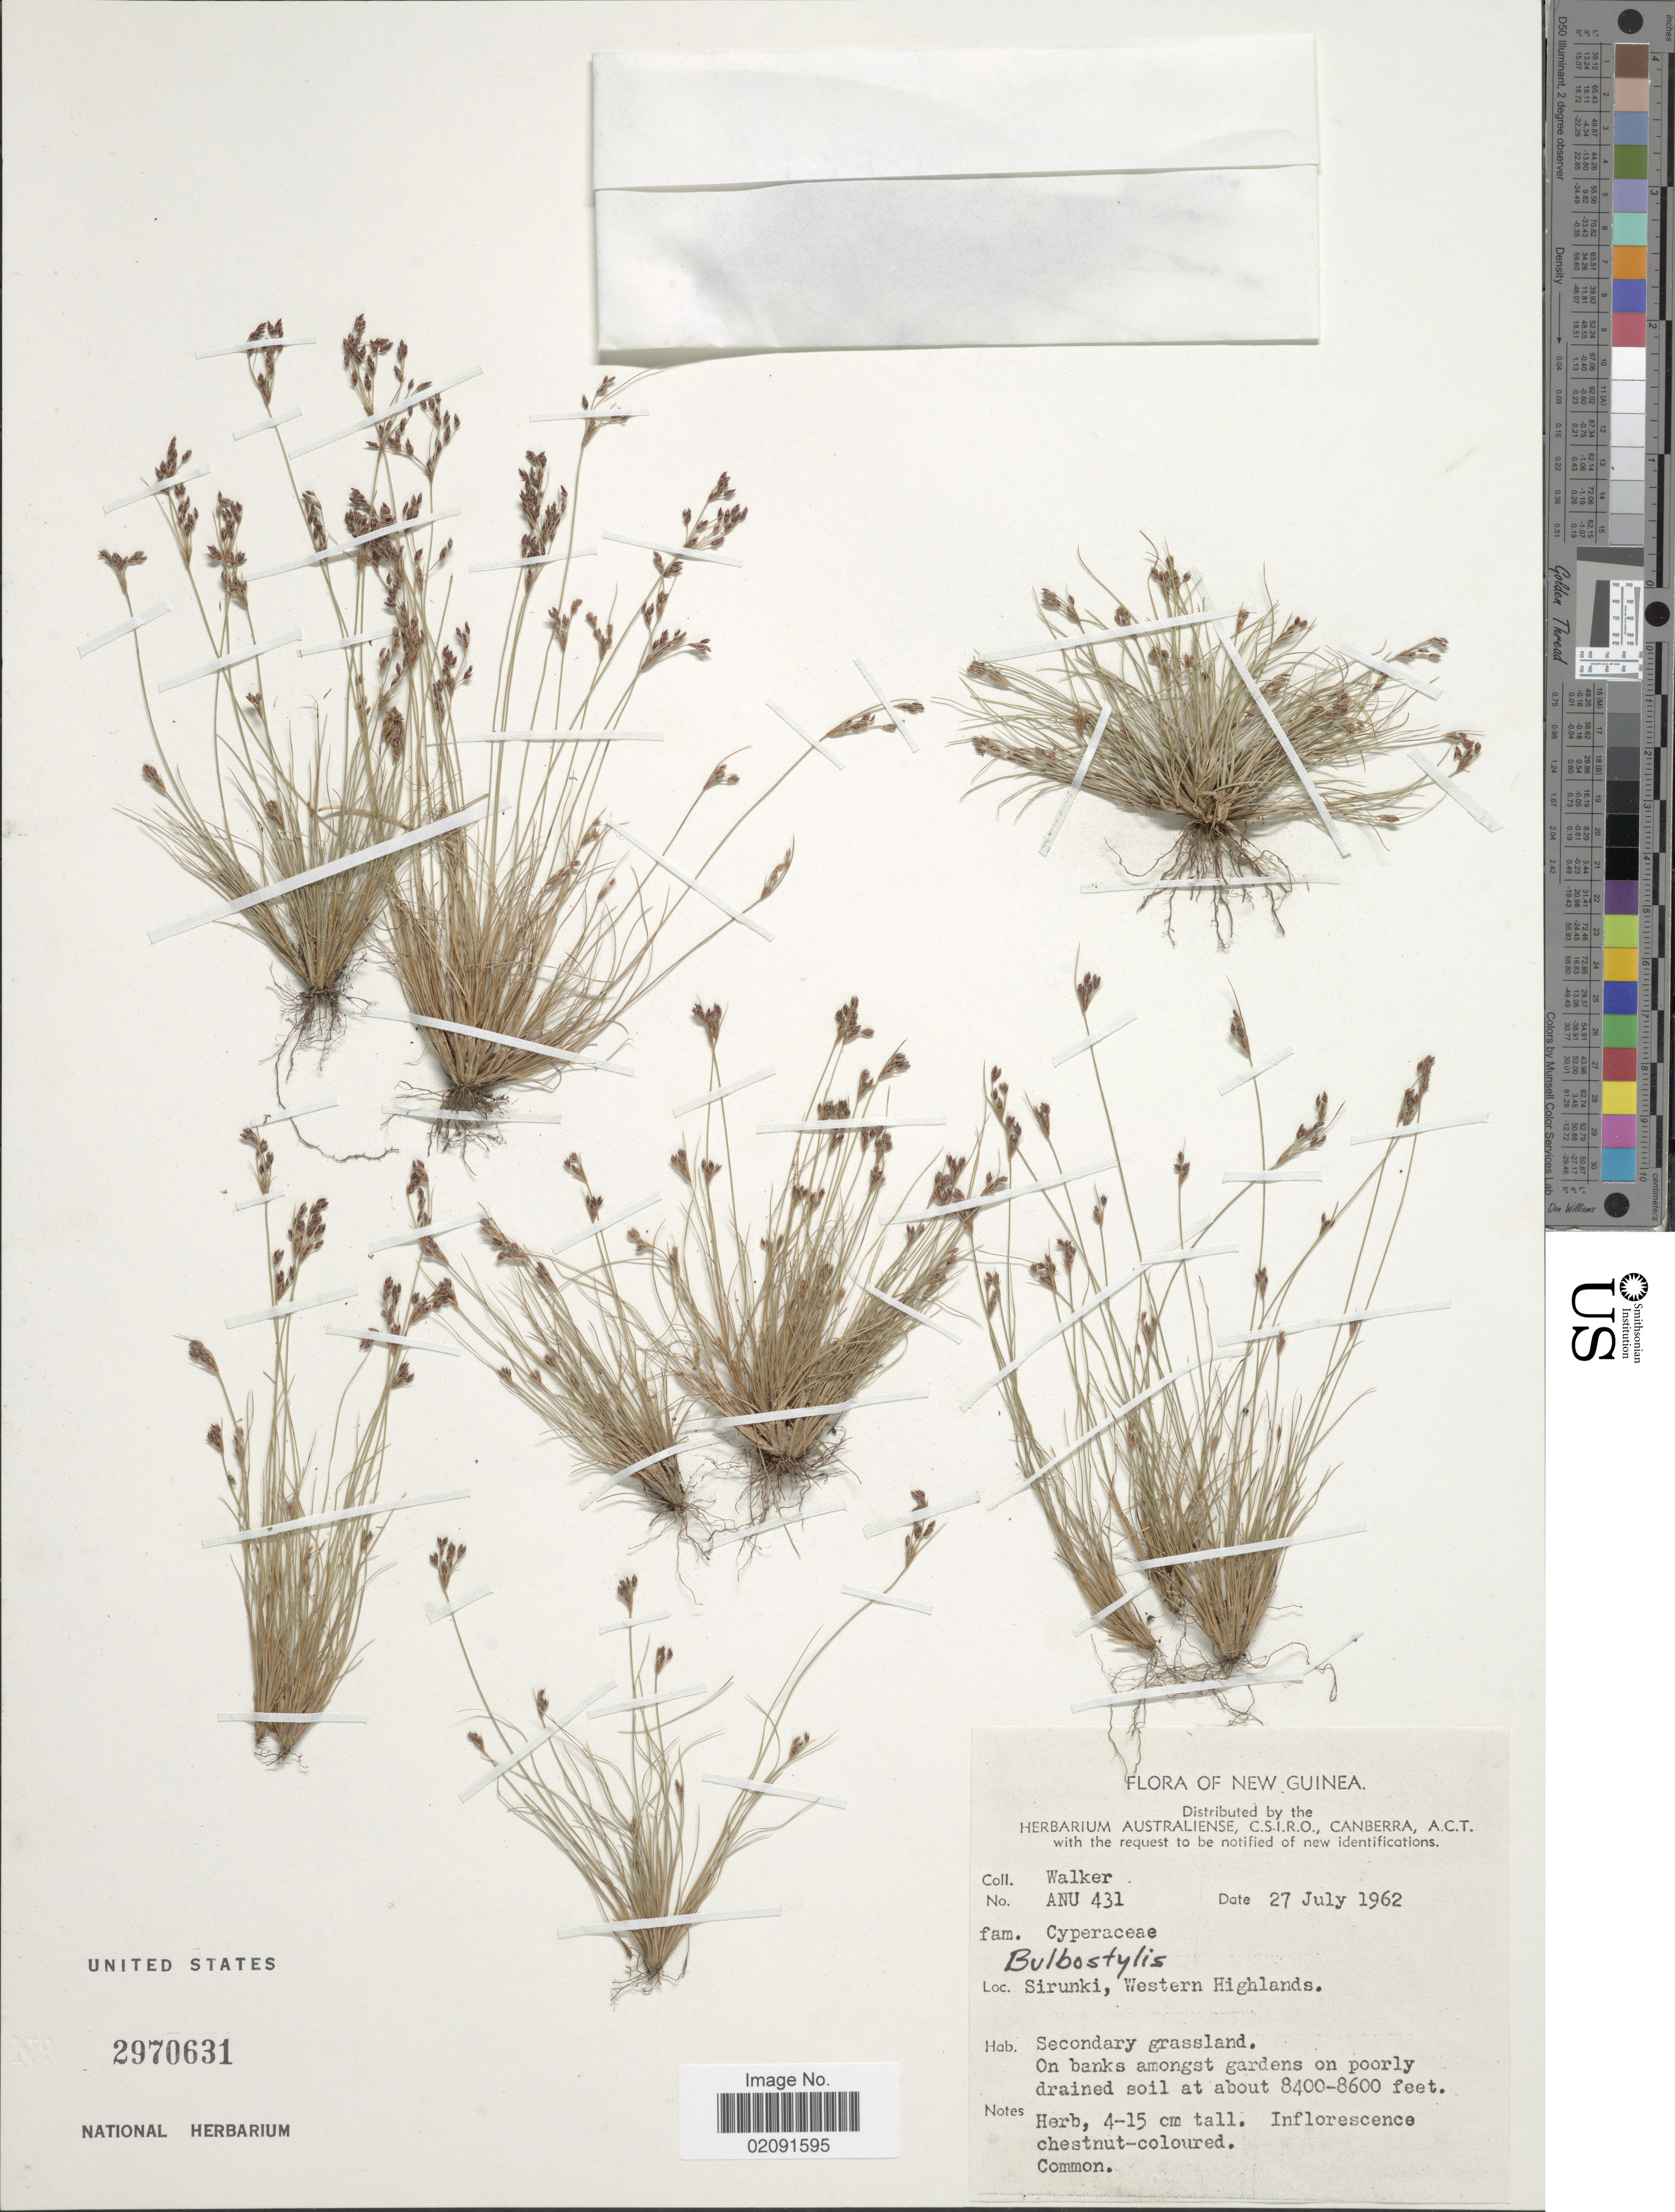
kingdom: Plantae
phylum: Tracheophyta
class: Liliopsida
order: Poales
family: Cyperaceae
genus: Bulbostylis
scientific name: Bulbostylis densa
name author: (Wall.) Hand.-Mazz.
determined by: Kern, J. H.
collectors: -. Walker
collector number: ANU 431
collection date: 1962-07-27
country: Papua New Guinea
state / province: Western Highlands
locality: New Guinea. Sirunki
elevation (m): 2560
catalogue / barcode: US 2970631